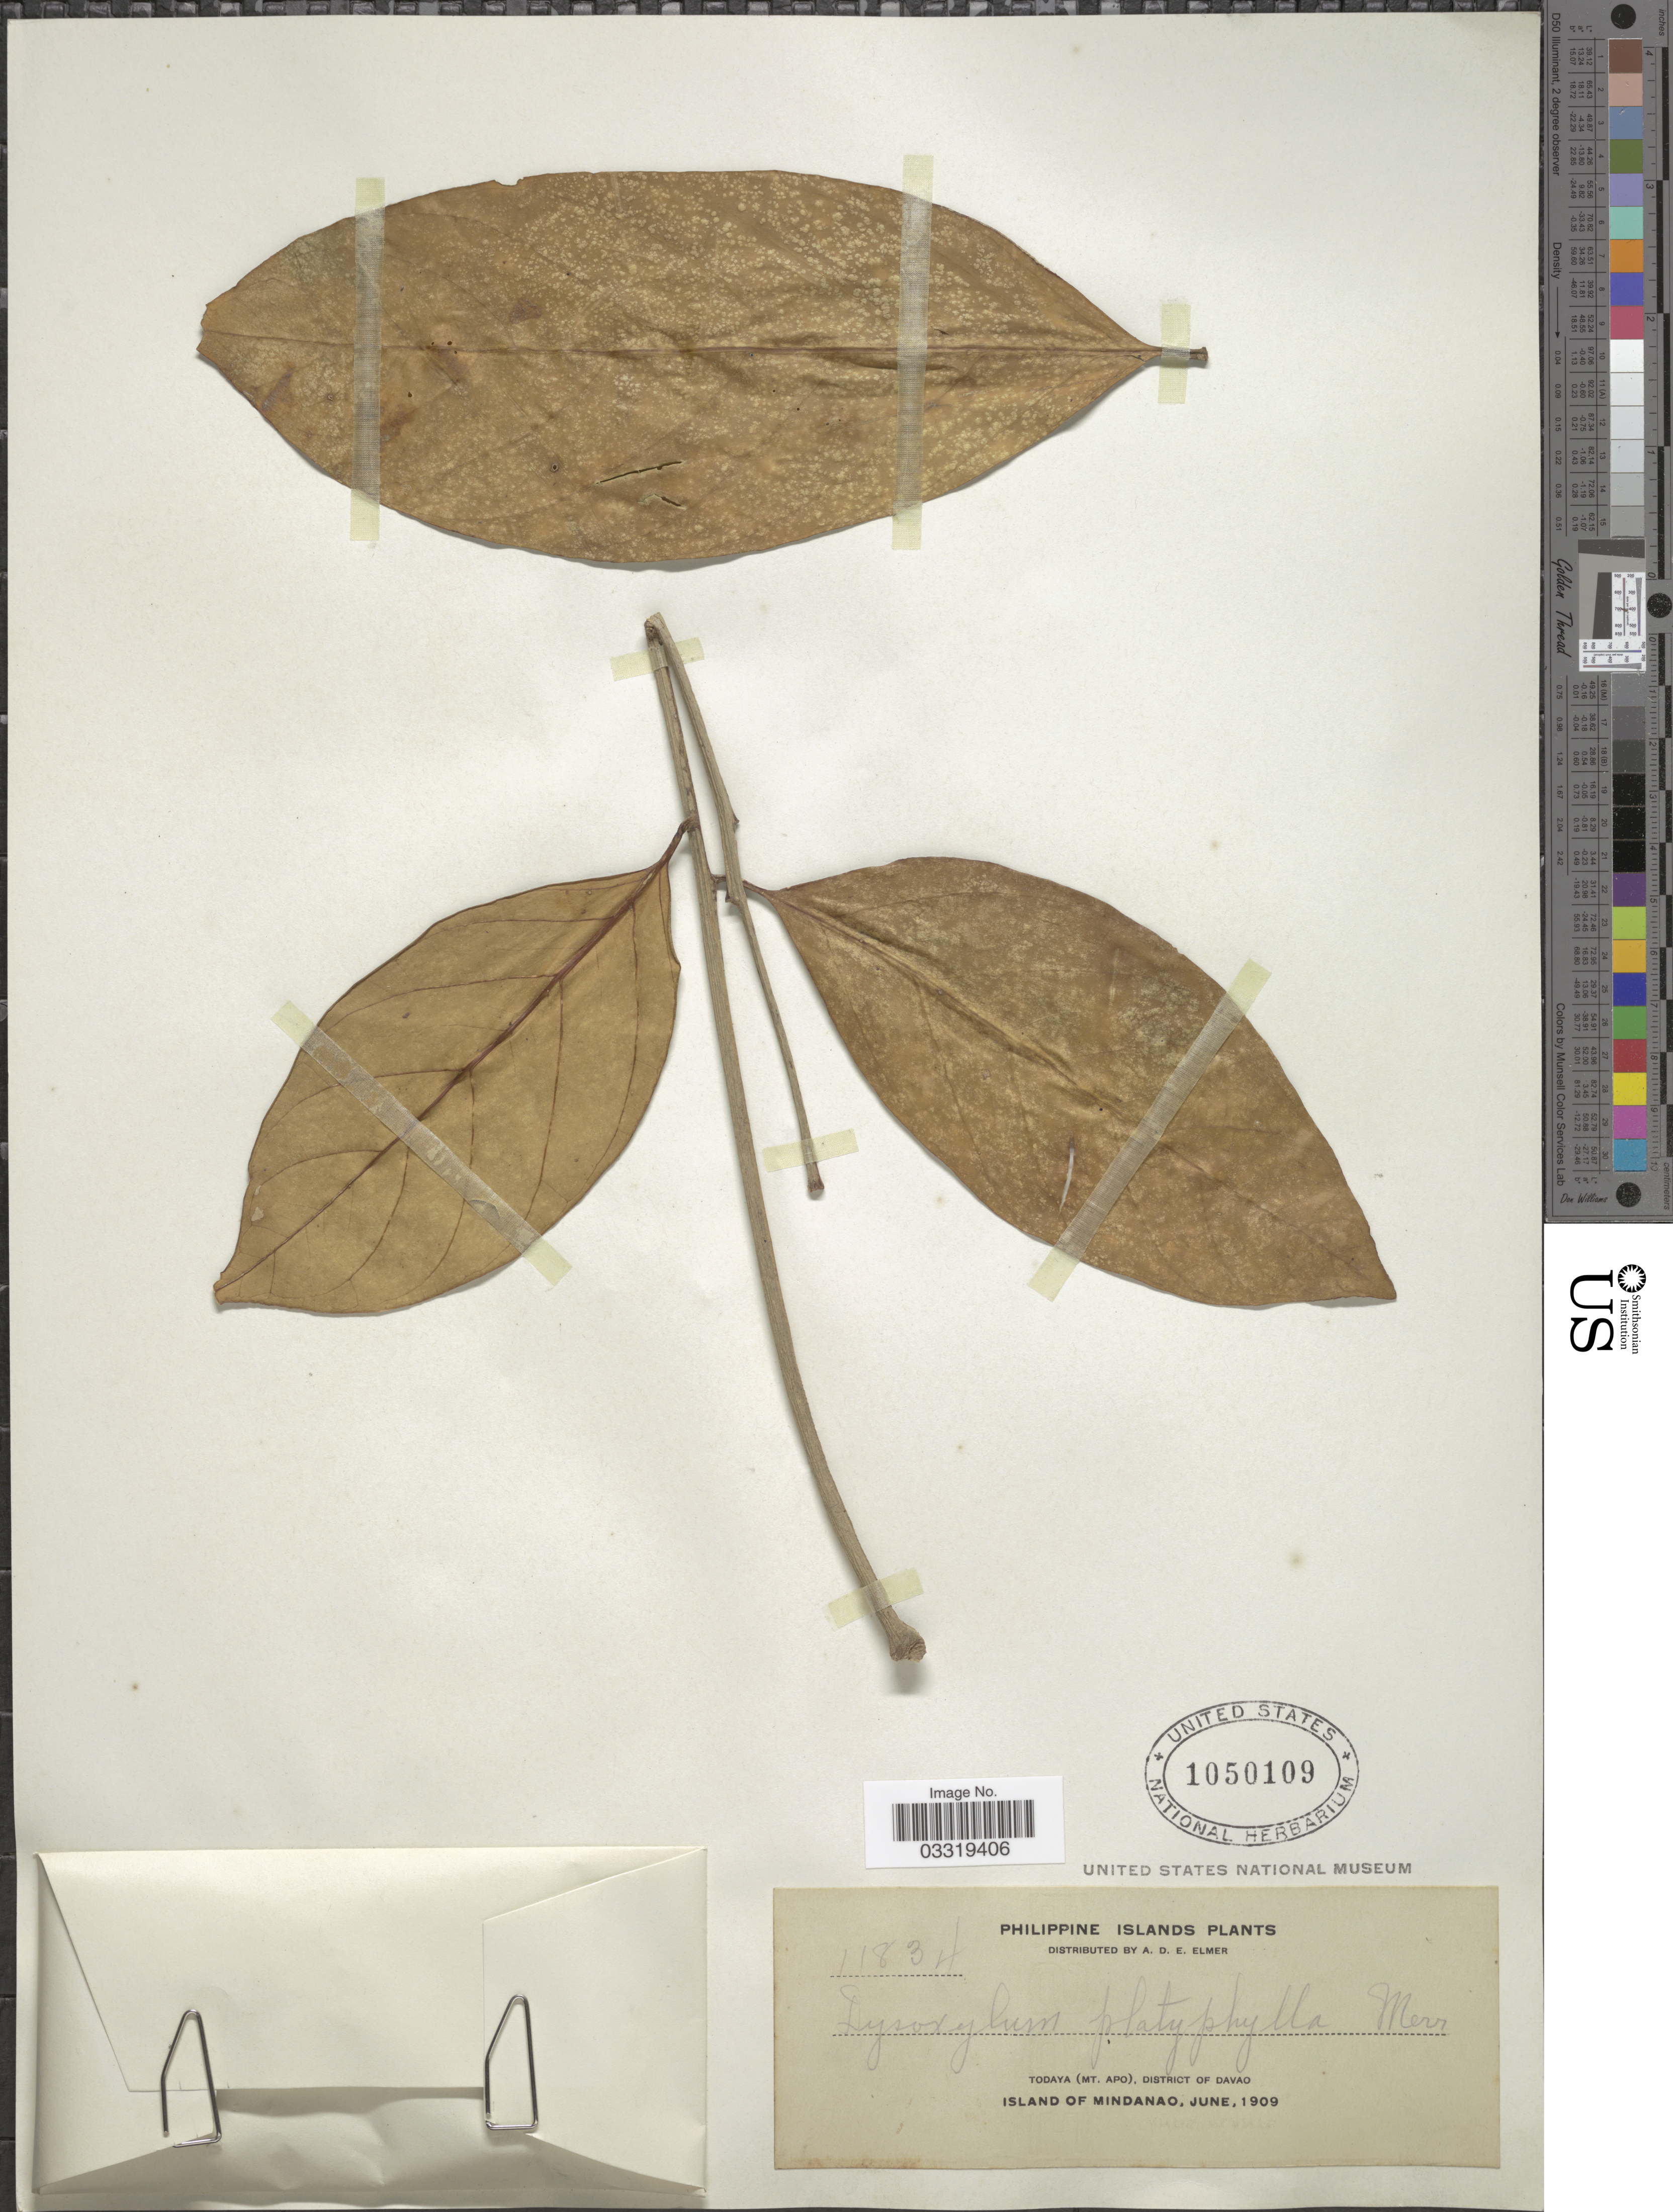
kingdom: Plantae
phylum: Tracheophyta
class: Magnoliopsida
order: Sapindales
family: Meliaceae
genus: Prasoxylon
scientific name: Prasoxylon alliaceum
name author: (Blume) M. Roem.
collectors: A. D. E. Elmer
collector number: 11834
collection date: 1909-06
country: Philippines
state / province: Davao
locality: Todaya (Mt. Apo), District of Davao, Island of Mindanao.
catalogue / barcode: US 1050109